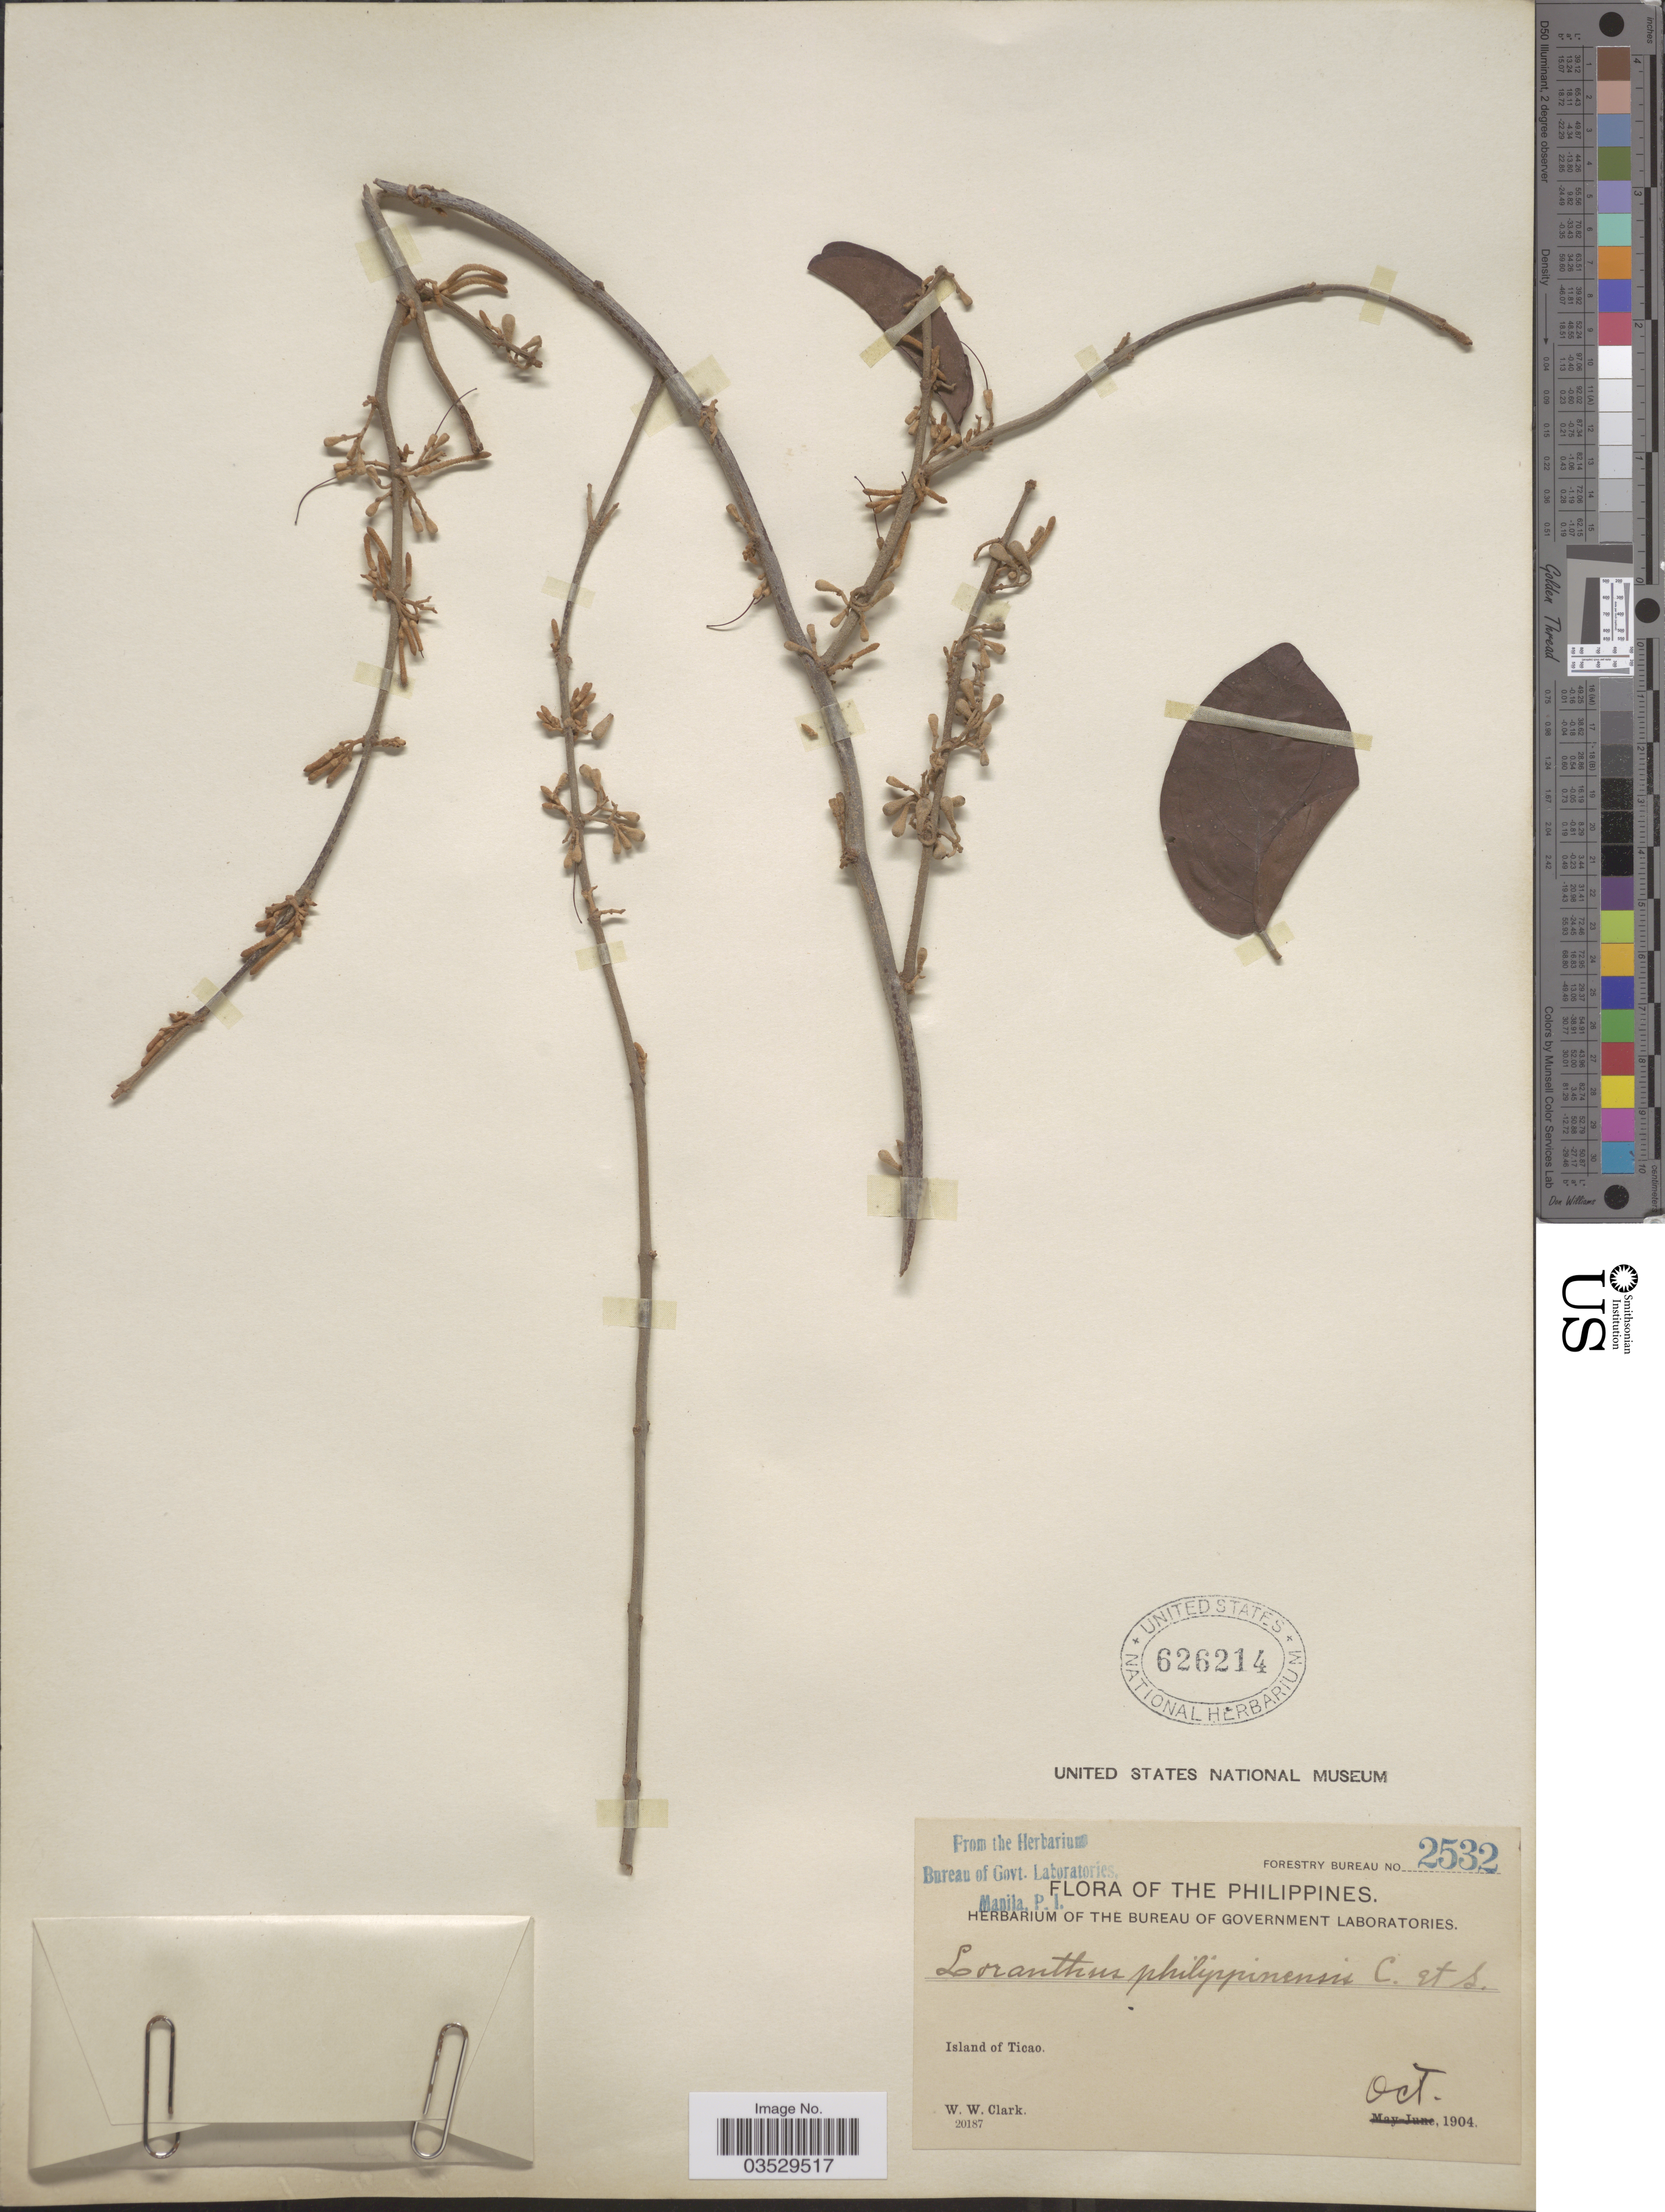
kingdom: Plantae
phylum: Tracheophyta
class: Magnoliopsida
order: Santalales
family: Loranthaceae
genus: Scurrula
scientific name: Scurrula atropurpurea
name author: (Blume) Danser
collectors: W. W. Clark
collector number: Forestry Bureau 2532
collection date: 1904-10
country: Philippines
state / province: Bicol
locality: Island of Ticao.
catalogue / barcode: US 626214